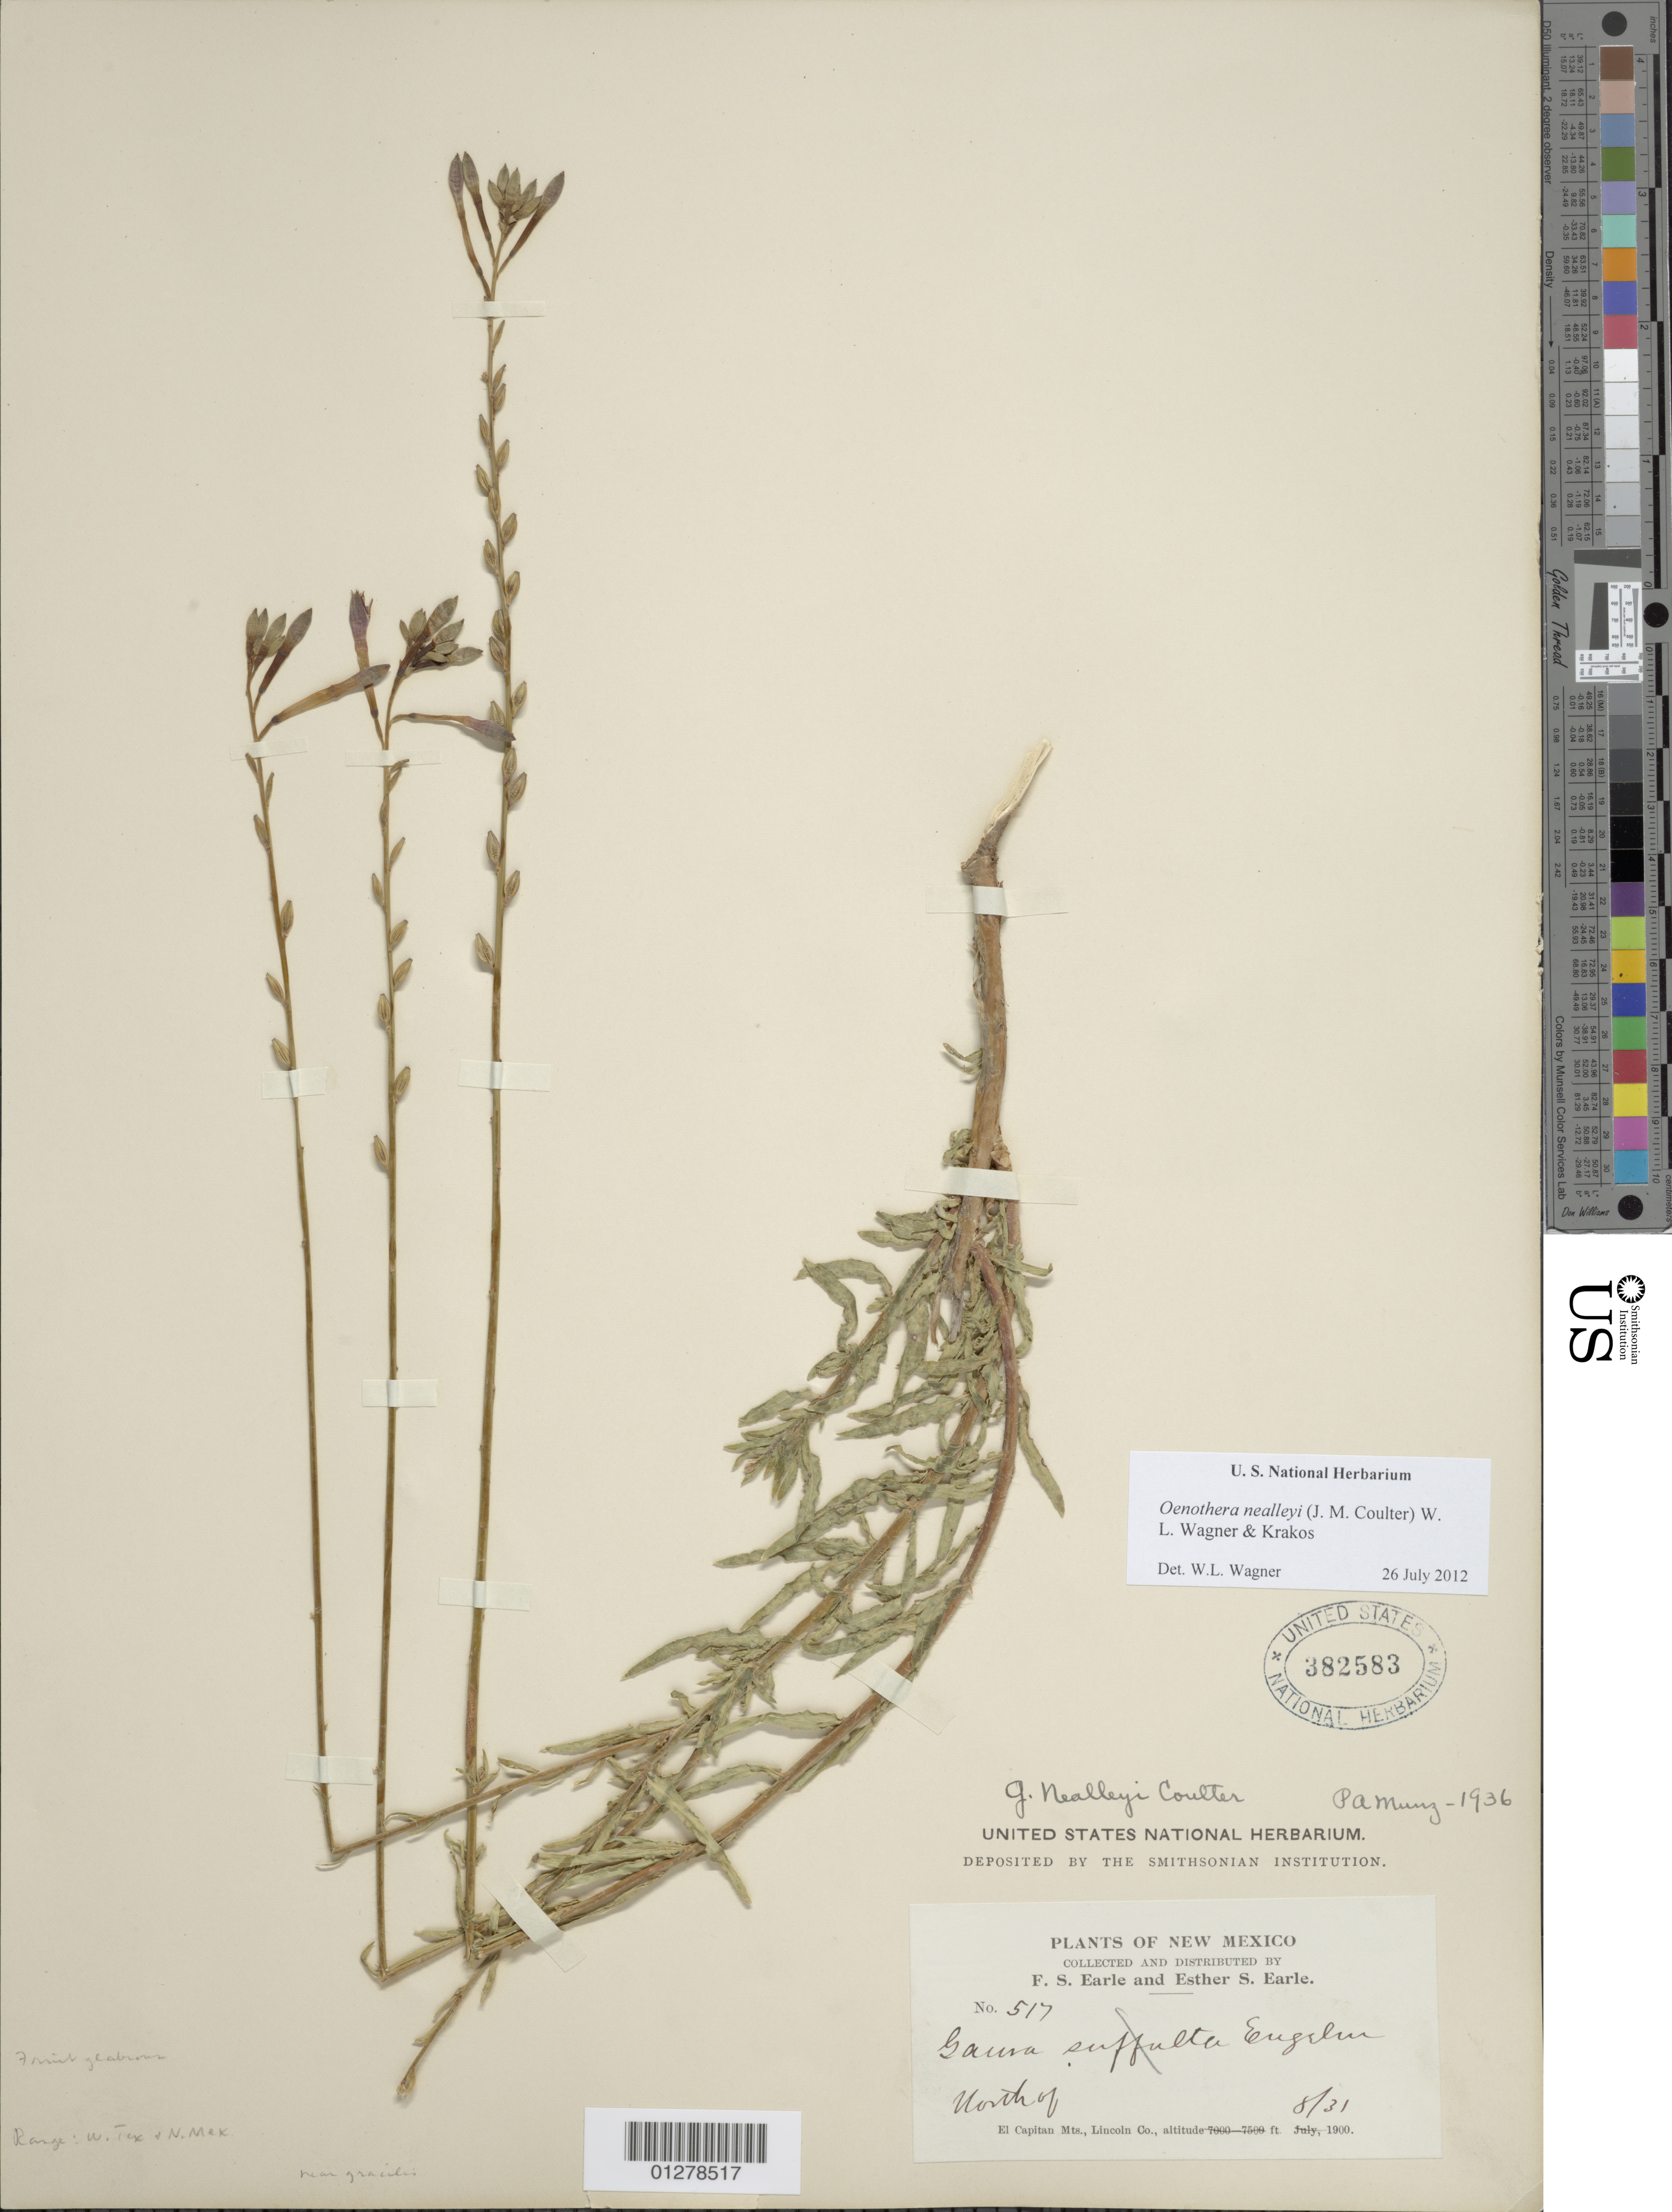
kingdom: Plantae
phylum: Tracheophyta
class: Magnoliopsida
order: Myrtales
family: Onagraceae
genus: Oenothera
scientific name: Oenothera nealleyi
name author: (J.M. Coult.) Krakos & W.L. Wagner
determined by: Wagner, W. L., (BOT), Smithsonian Institution - National Museum of Natural History (UNITED STATES)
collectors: F. S. Earle & E. S. Earle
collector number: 517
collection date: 1931-08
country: United States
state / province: New Mexico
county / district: Lincoln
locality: N of El Capitan Mountains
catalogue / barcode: US 382583